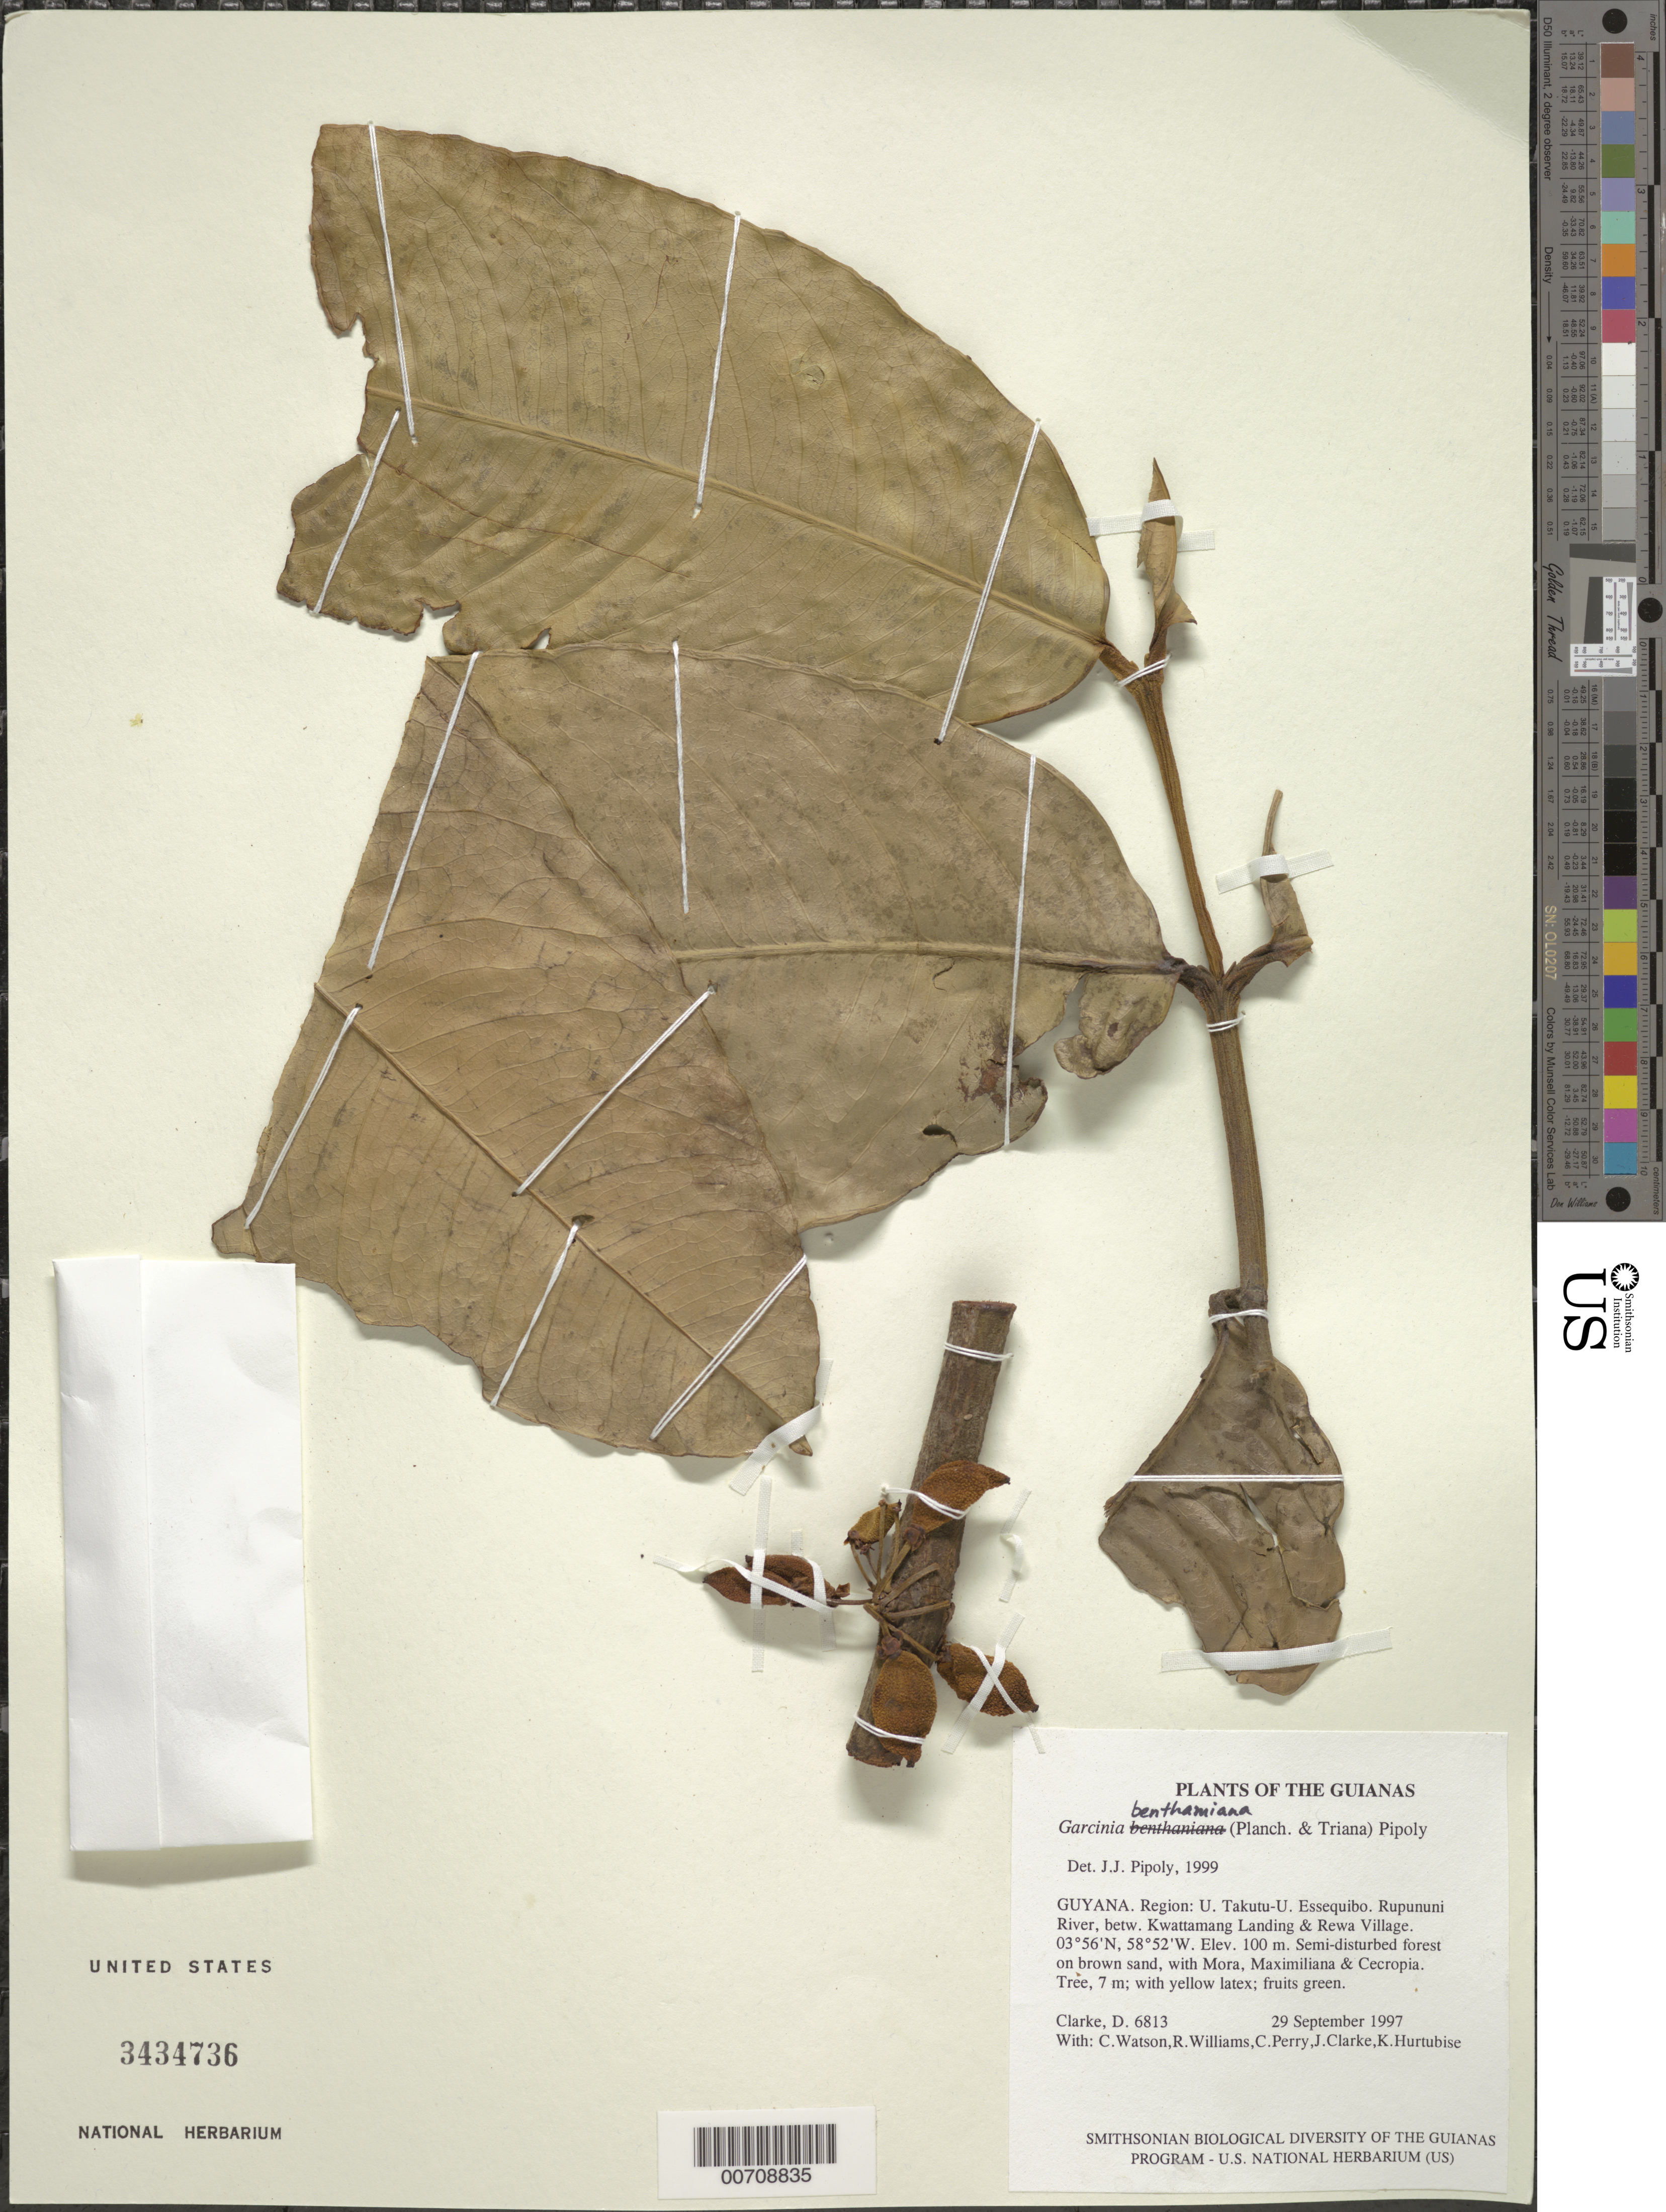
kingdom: Plantae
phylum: Tracheophyta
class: Magnoliopsida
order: Malpighiales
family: Clusiaceae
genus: Garcinia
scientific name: Garcinia benthamiana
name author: (Planch. & Triana) Pipoly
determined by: Pipoly, J. J., III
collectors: H. D. Clarke, C. Watson, R. Williams, C. Perry, J. Clarke & K. Hurtubise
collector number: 6813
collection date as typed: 29 September 1997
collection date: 1997-09-29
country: Guyana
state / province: U. Takutu-U. Essequibo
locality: Rupununi River, betw. Kwattamang Landing & Rewa Village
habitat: Semi-disturbed forest on brown sand, with Mora, Maximiliana & Cecropia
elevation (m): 100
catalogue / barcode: US 3434736